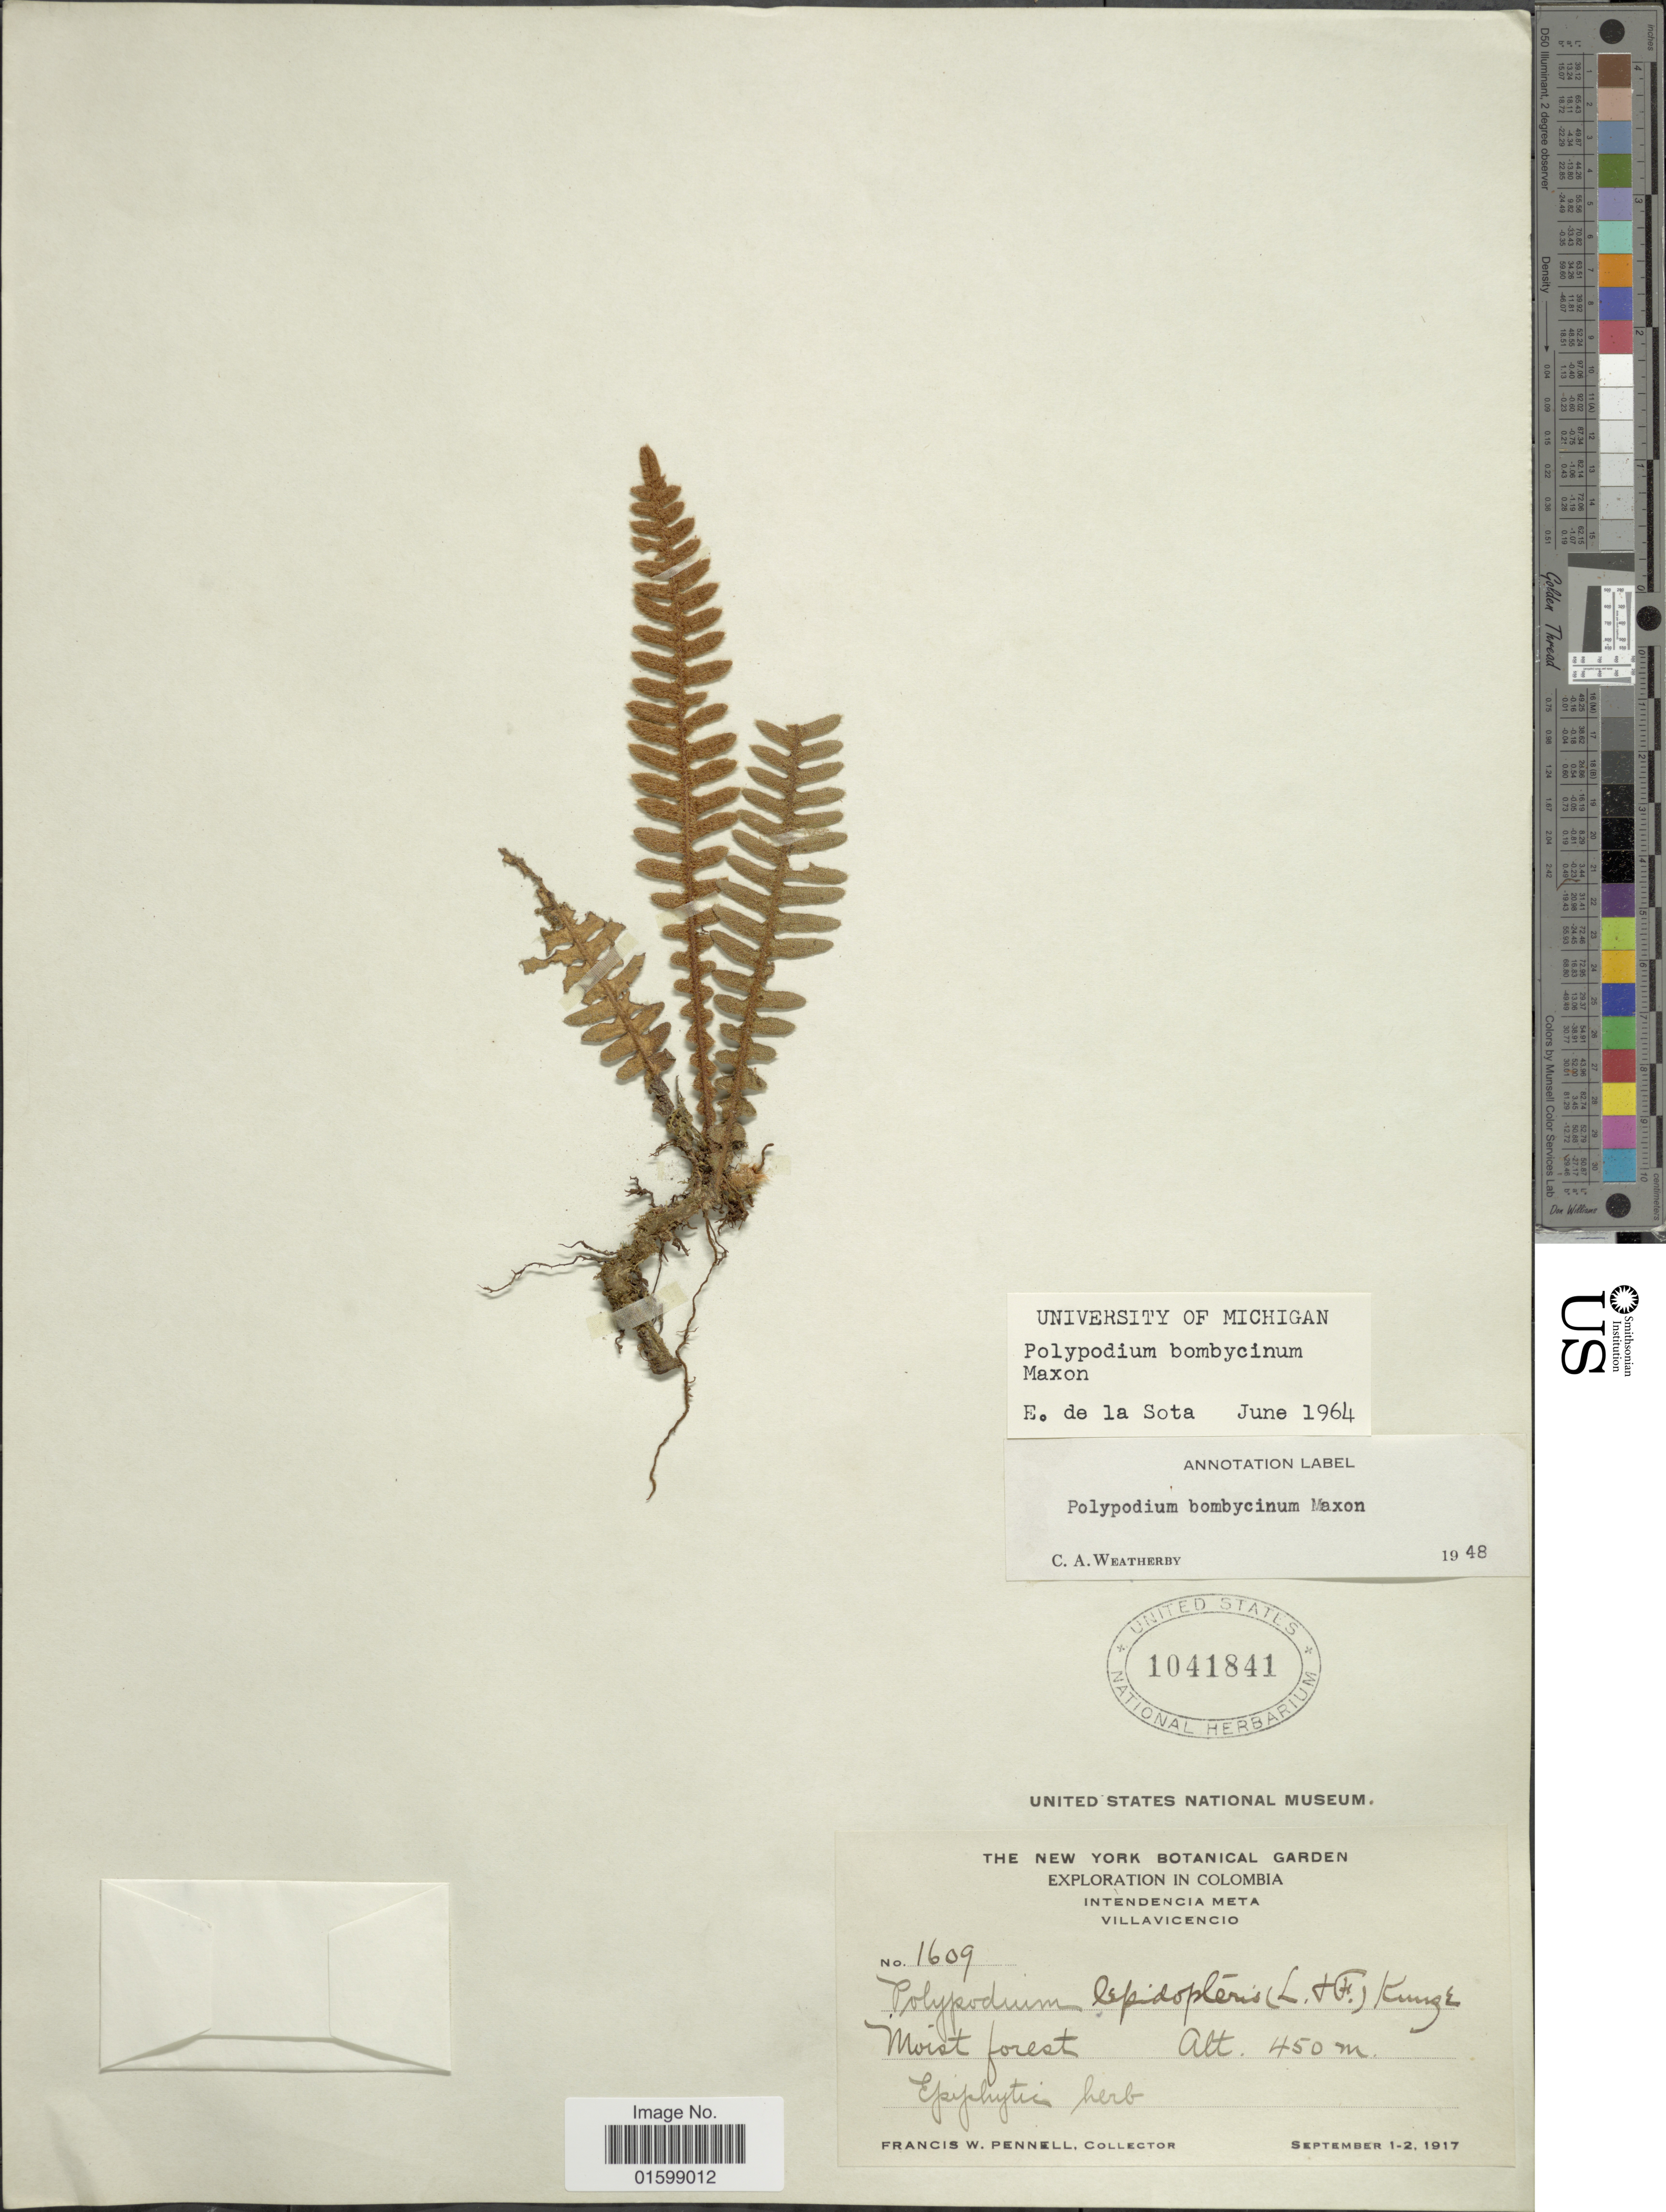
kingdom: Plantae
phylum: Tracheophyta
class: Polypodiopsida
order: Polypodiales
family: Polypodiaceae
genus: Pleopeltis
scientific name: Pleopeltis bombycina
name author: (Maxon) A.R. Sm.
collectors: F. W. Pennell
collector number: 1609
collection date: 1917-09-01/1917-09-02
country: Colombia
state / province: Meta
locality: Intendencia Meta, villavicencio, moist forest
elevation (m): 450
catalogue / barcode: US 1041841